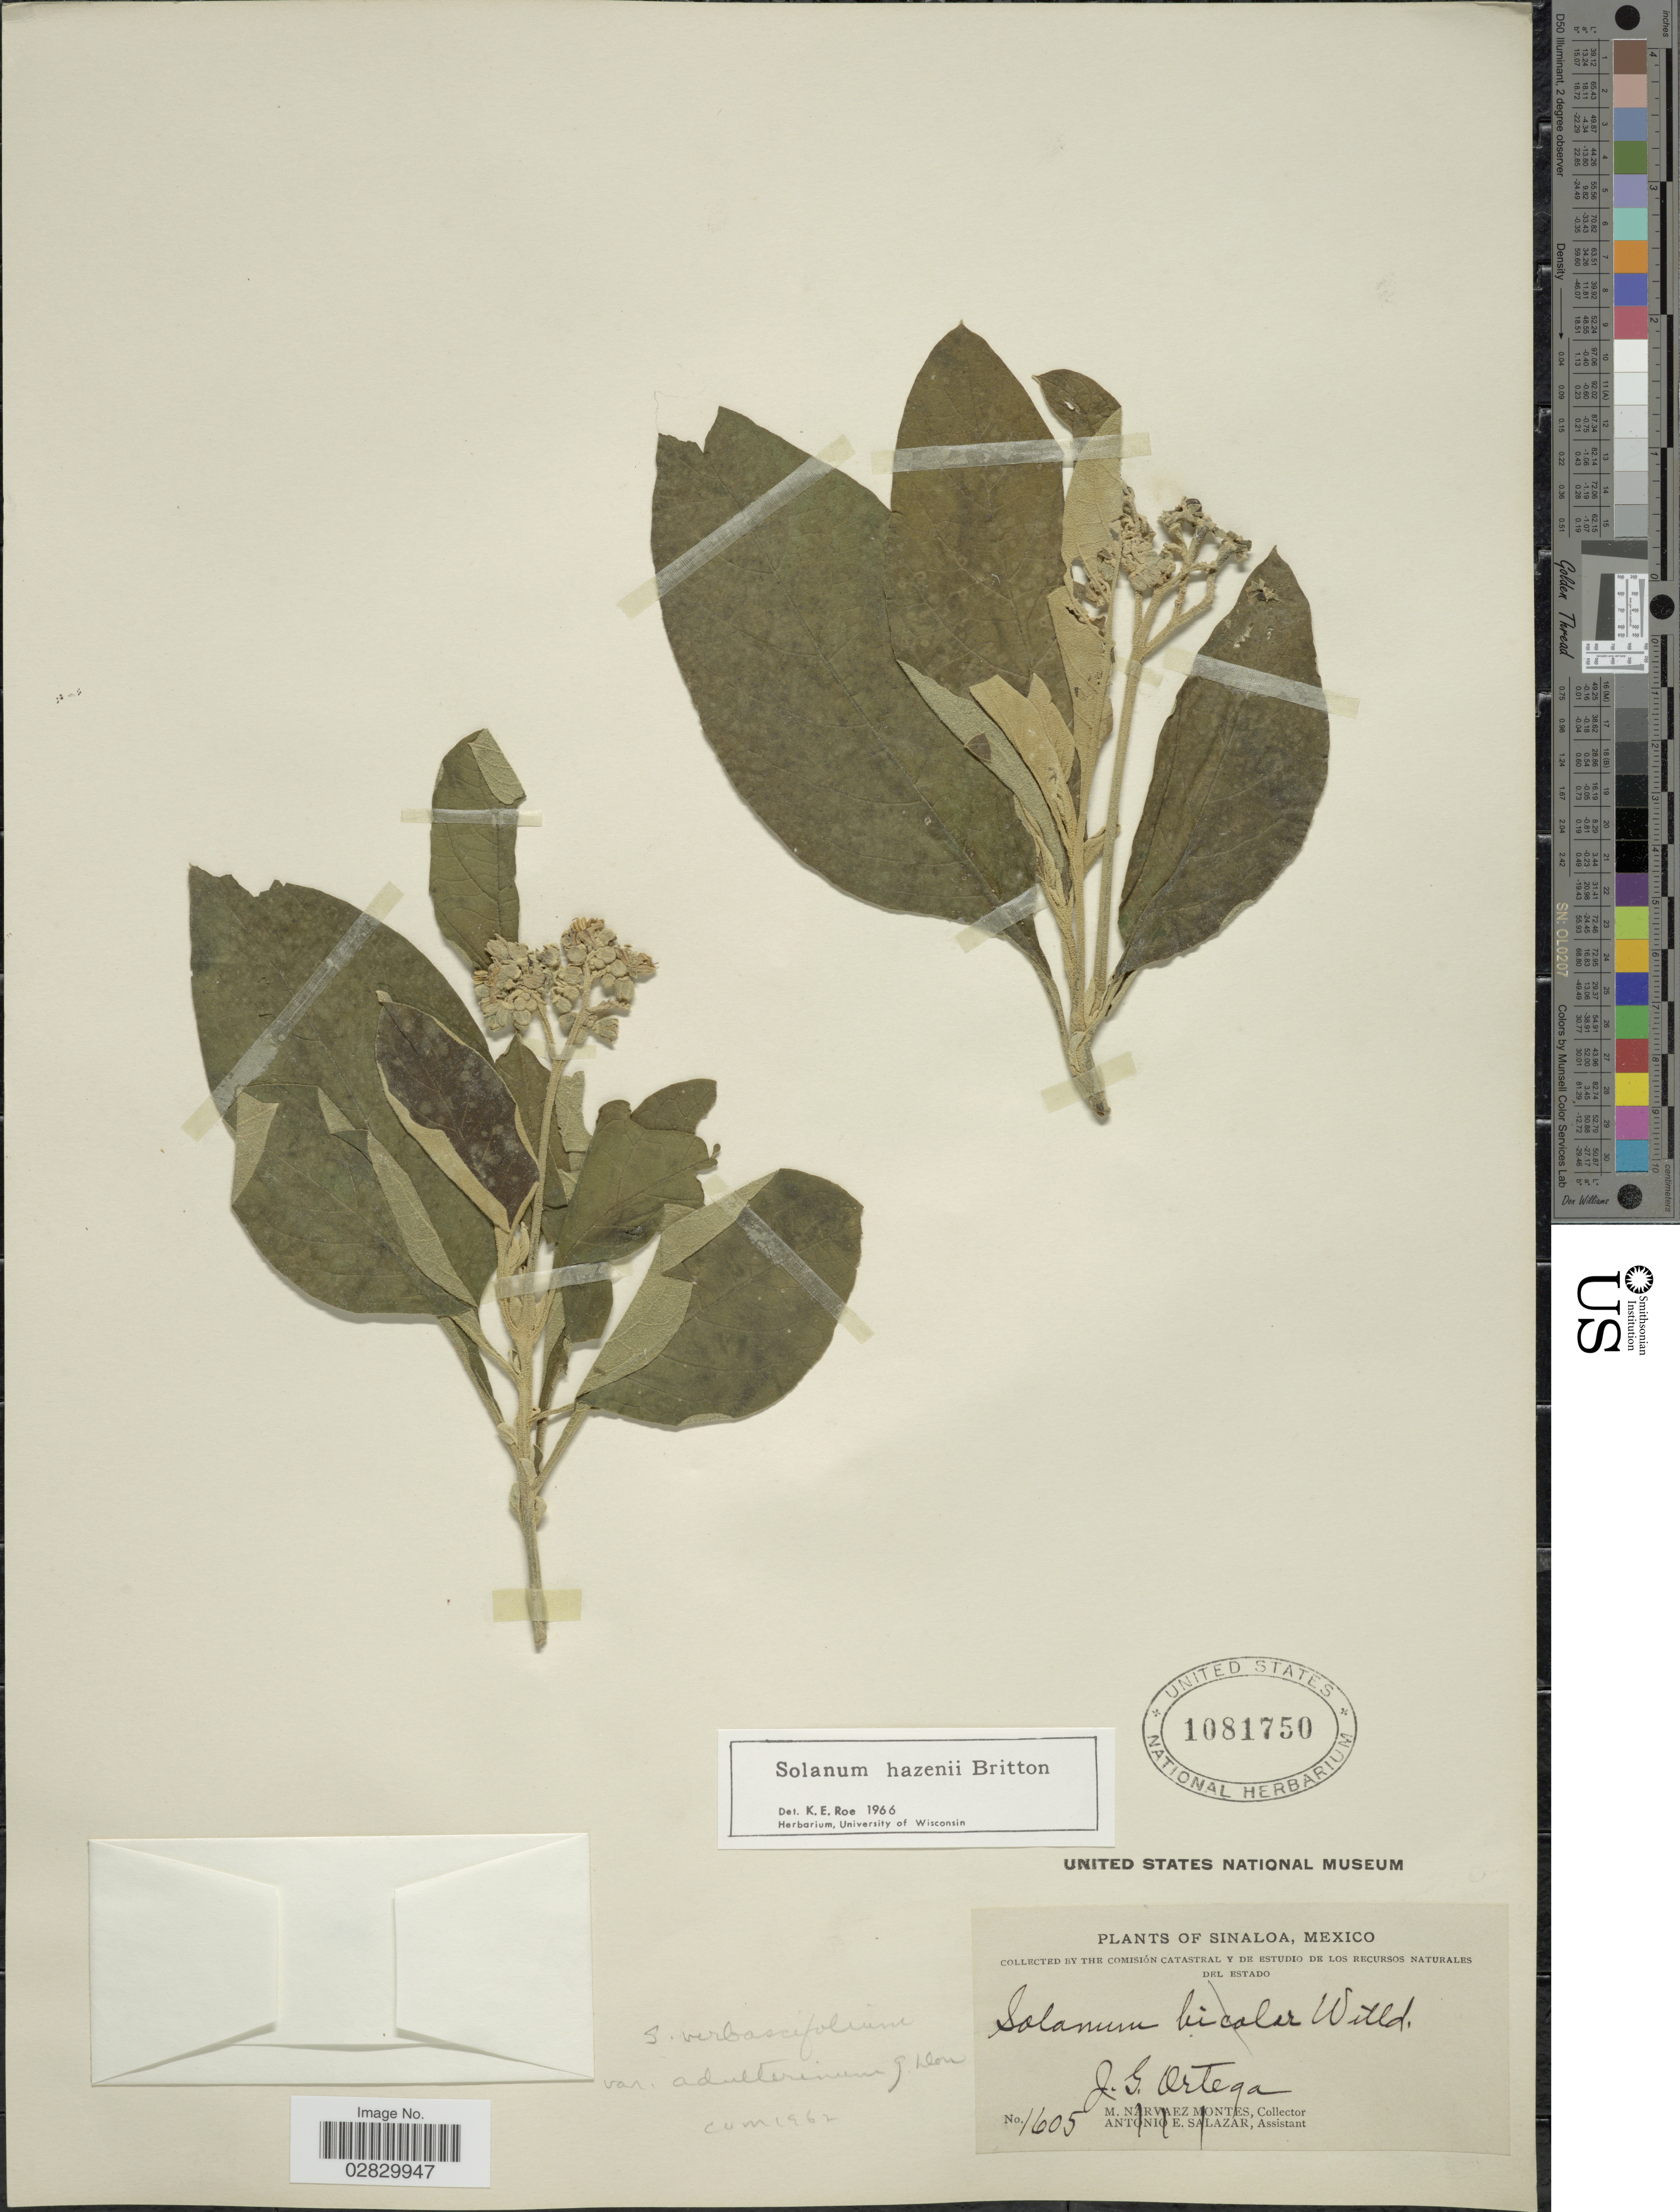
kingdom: Plantae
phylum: Tracheophyta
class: Magnoliopsida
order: Solanales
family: Solanaceae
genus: Solanum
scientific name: Solanum hazenii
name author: Britton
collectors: J. Ortega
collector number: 1605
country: Mexico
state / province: Sinaloa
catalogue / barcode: US 1081750